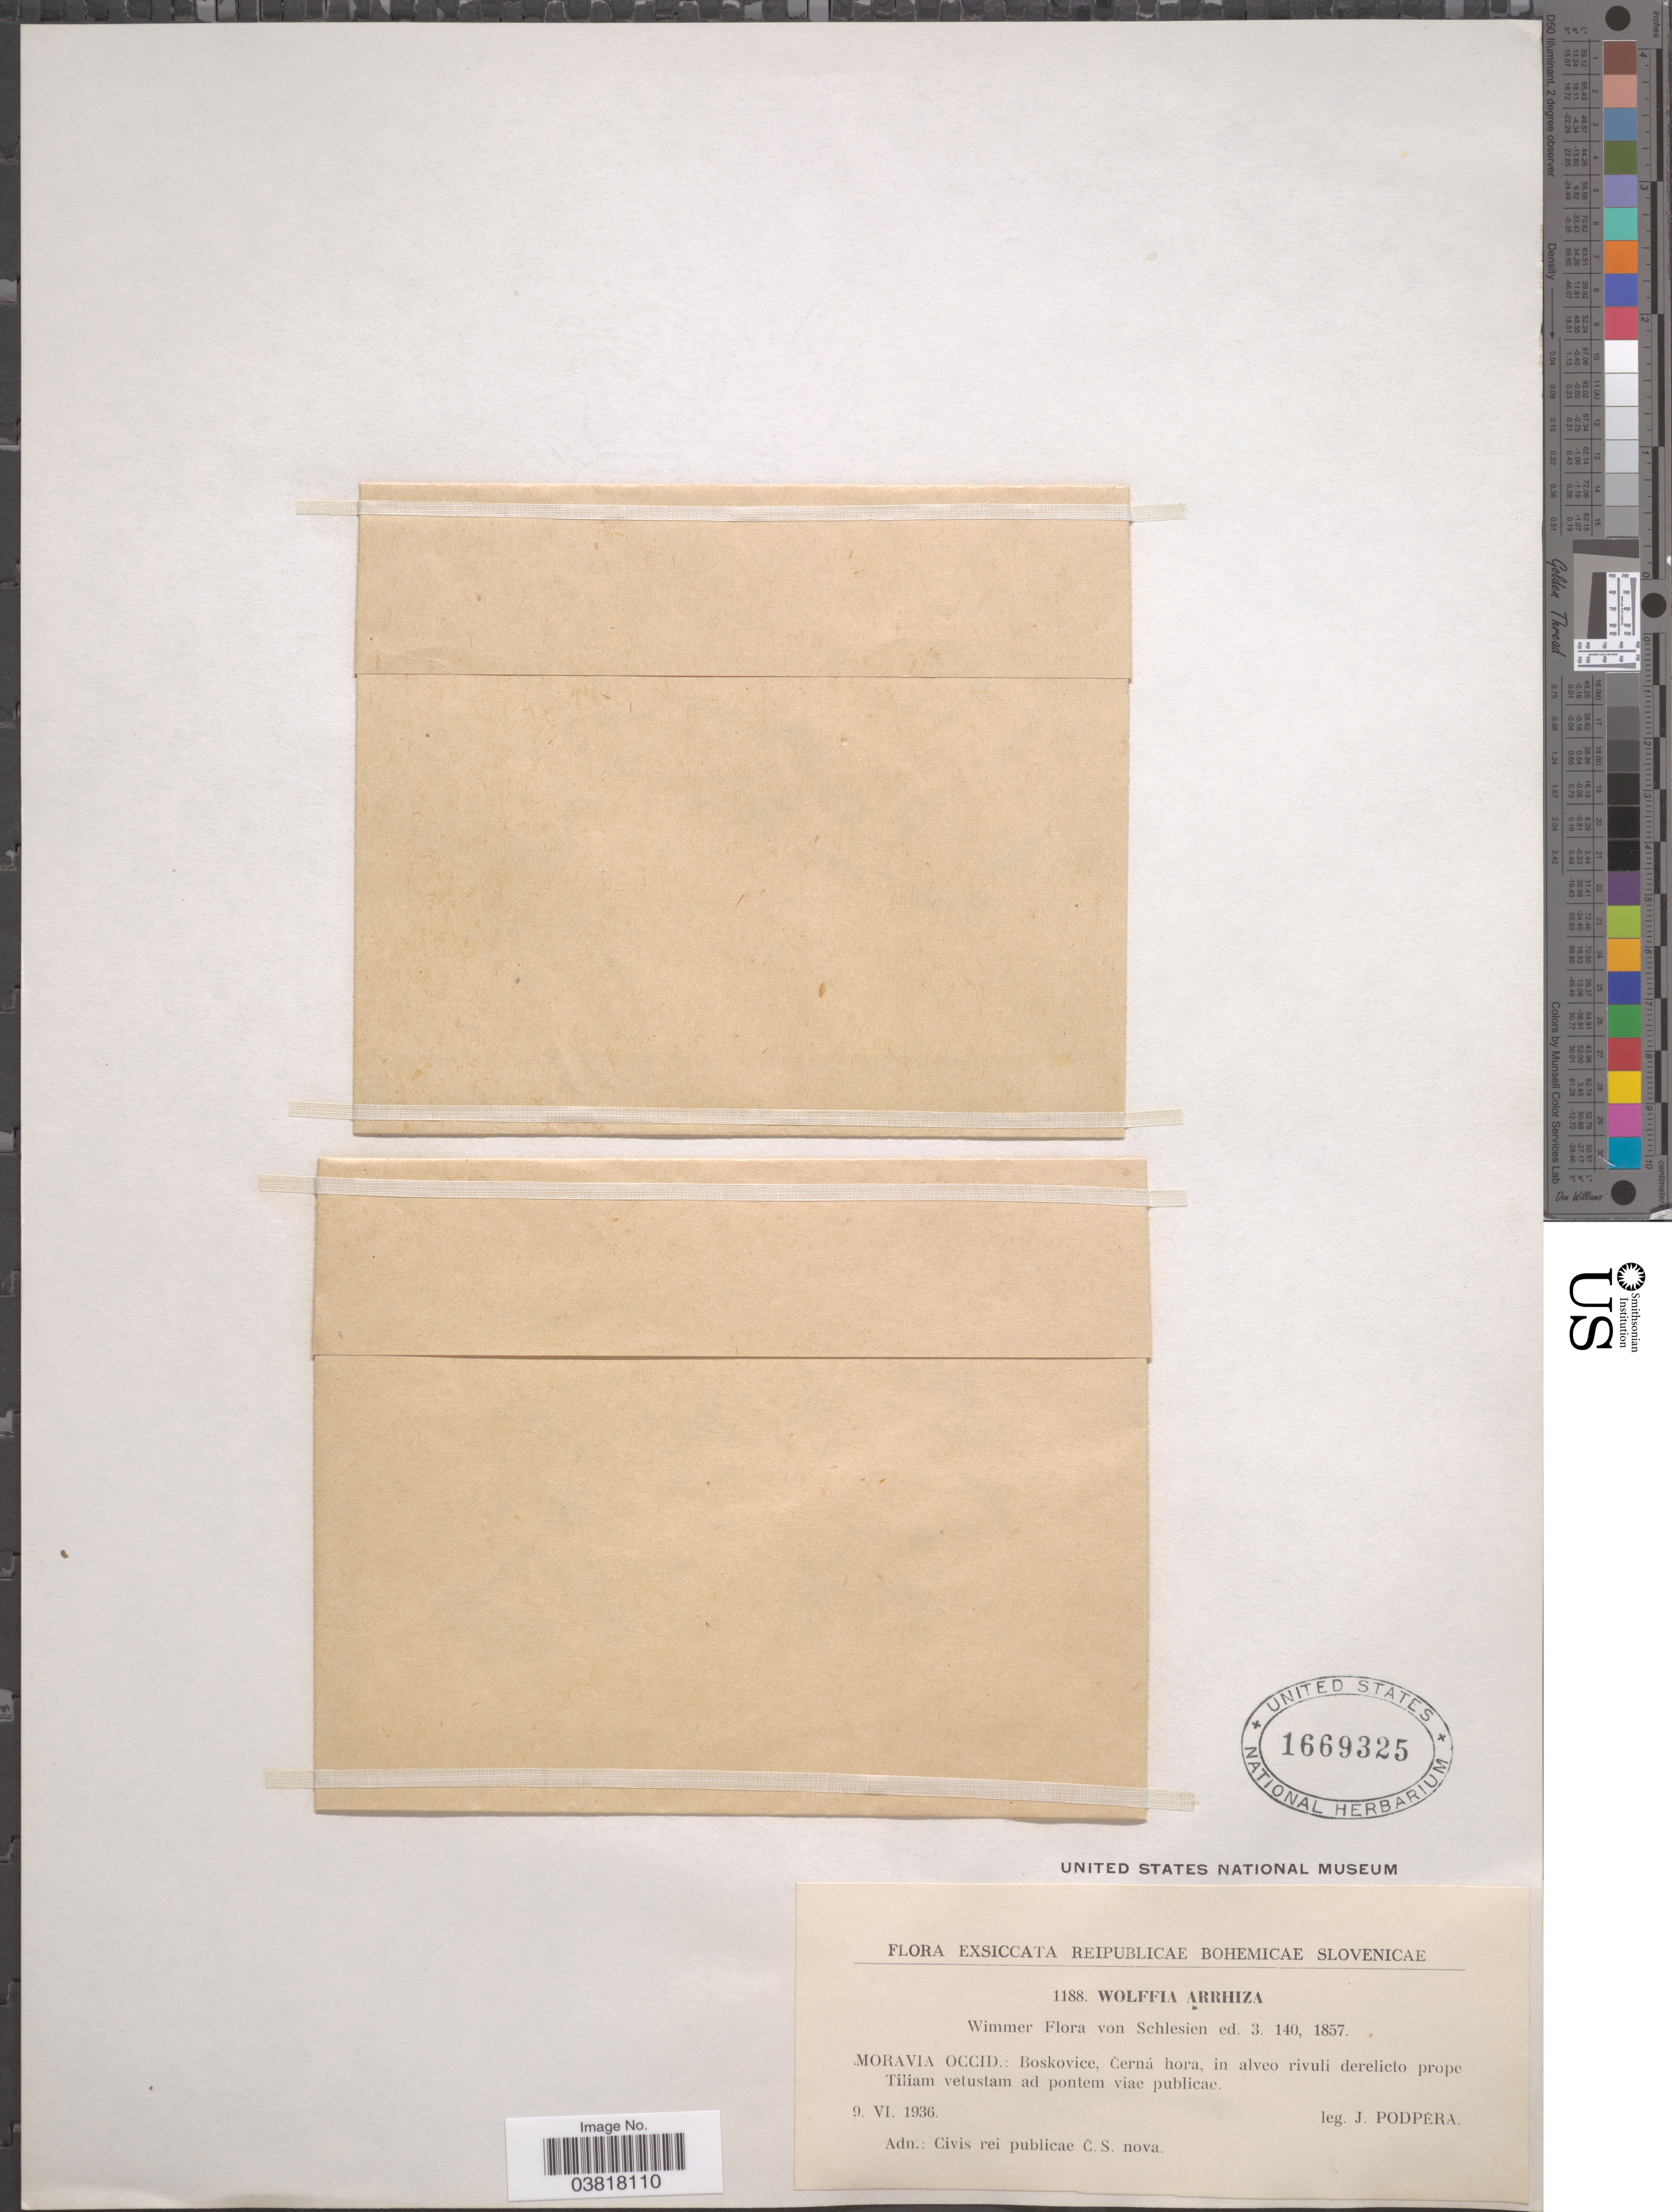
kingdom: Plantae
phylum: Tracheophyta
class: Liliopsida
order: Alismatales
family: Araceae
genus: Wolffia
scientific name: Wolffia arrhiza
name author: (L.) Horkel ex Wimm.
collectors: J. Podpera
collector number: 1188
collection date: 1936-06-09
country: Czechia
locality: Moravia Occid.: Boskovice, Cerná hora, in alveo rivuli derelicto prope Tiliam vetustam ad pontem viae publicae.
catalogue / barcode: US 1669325